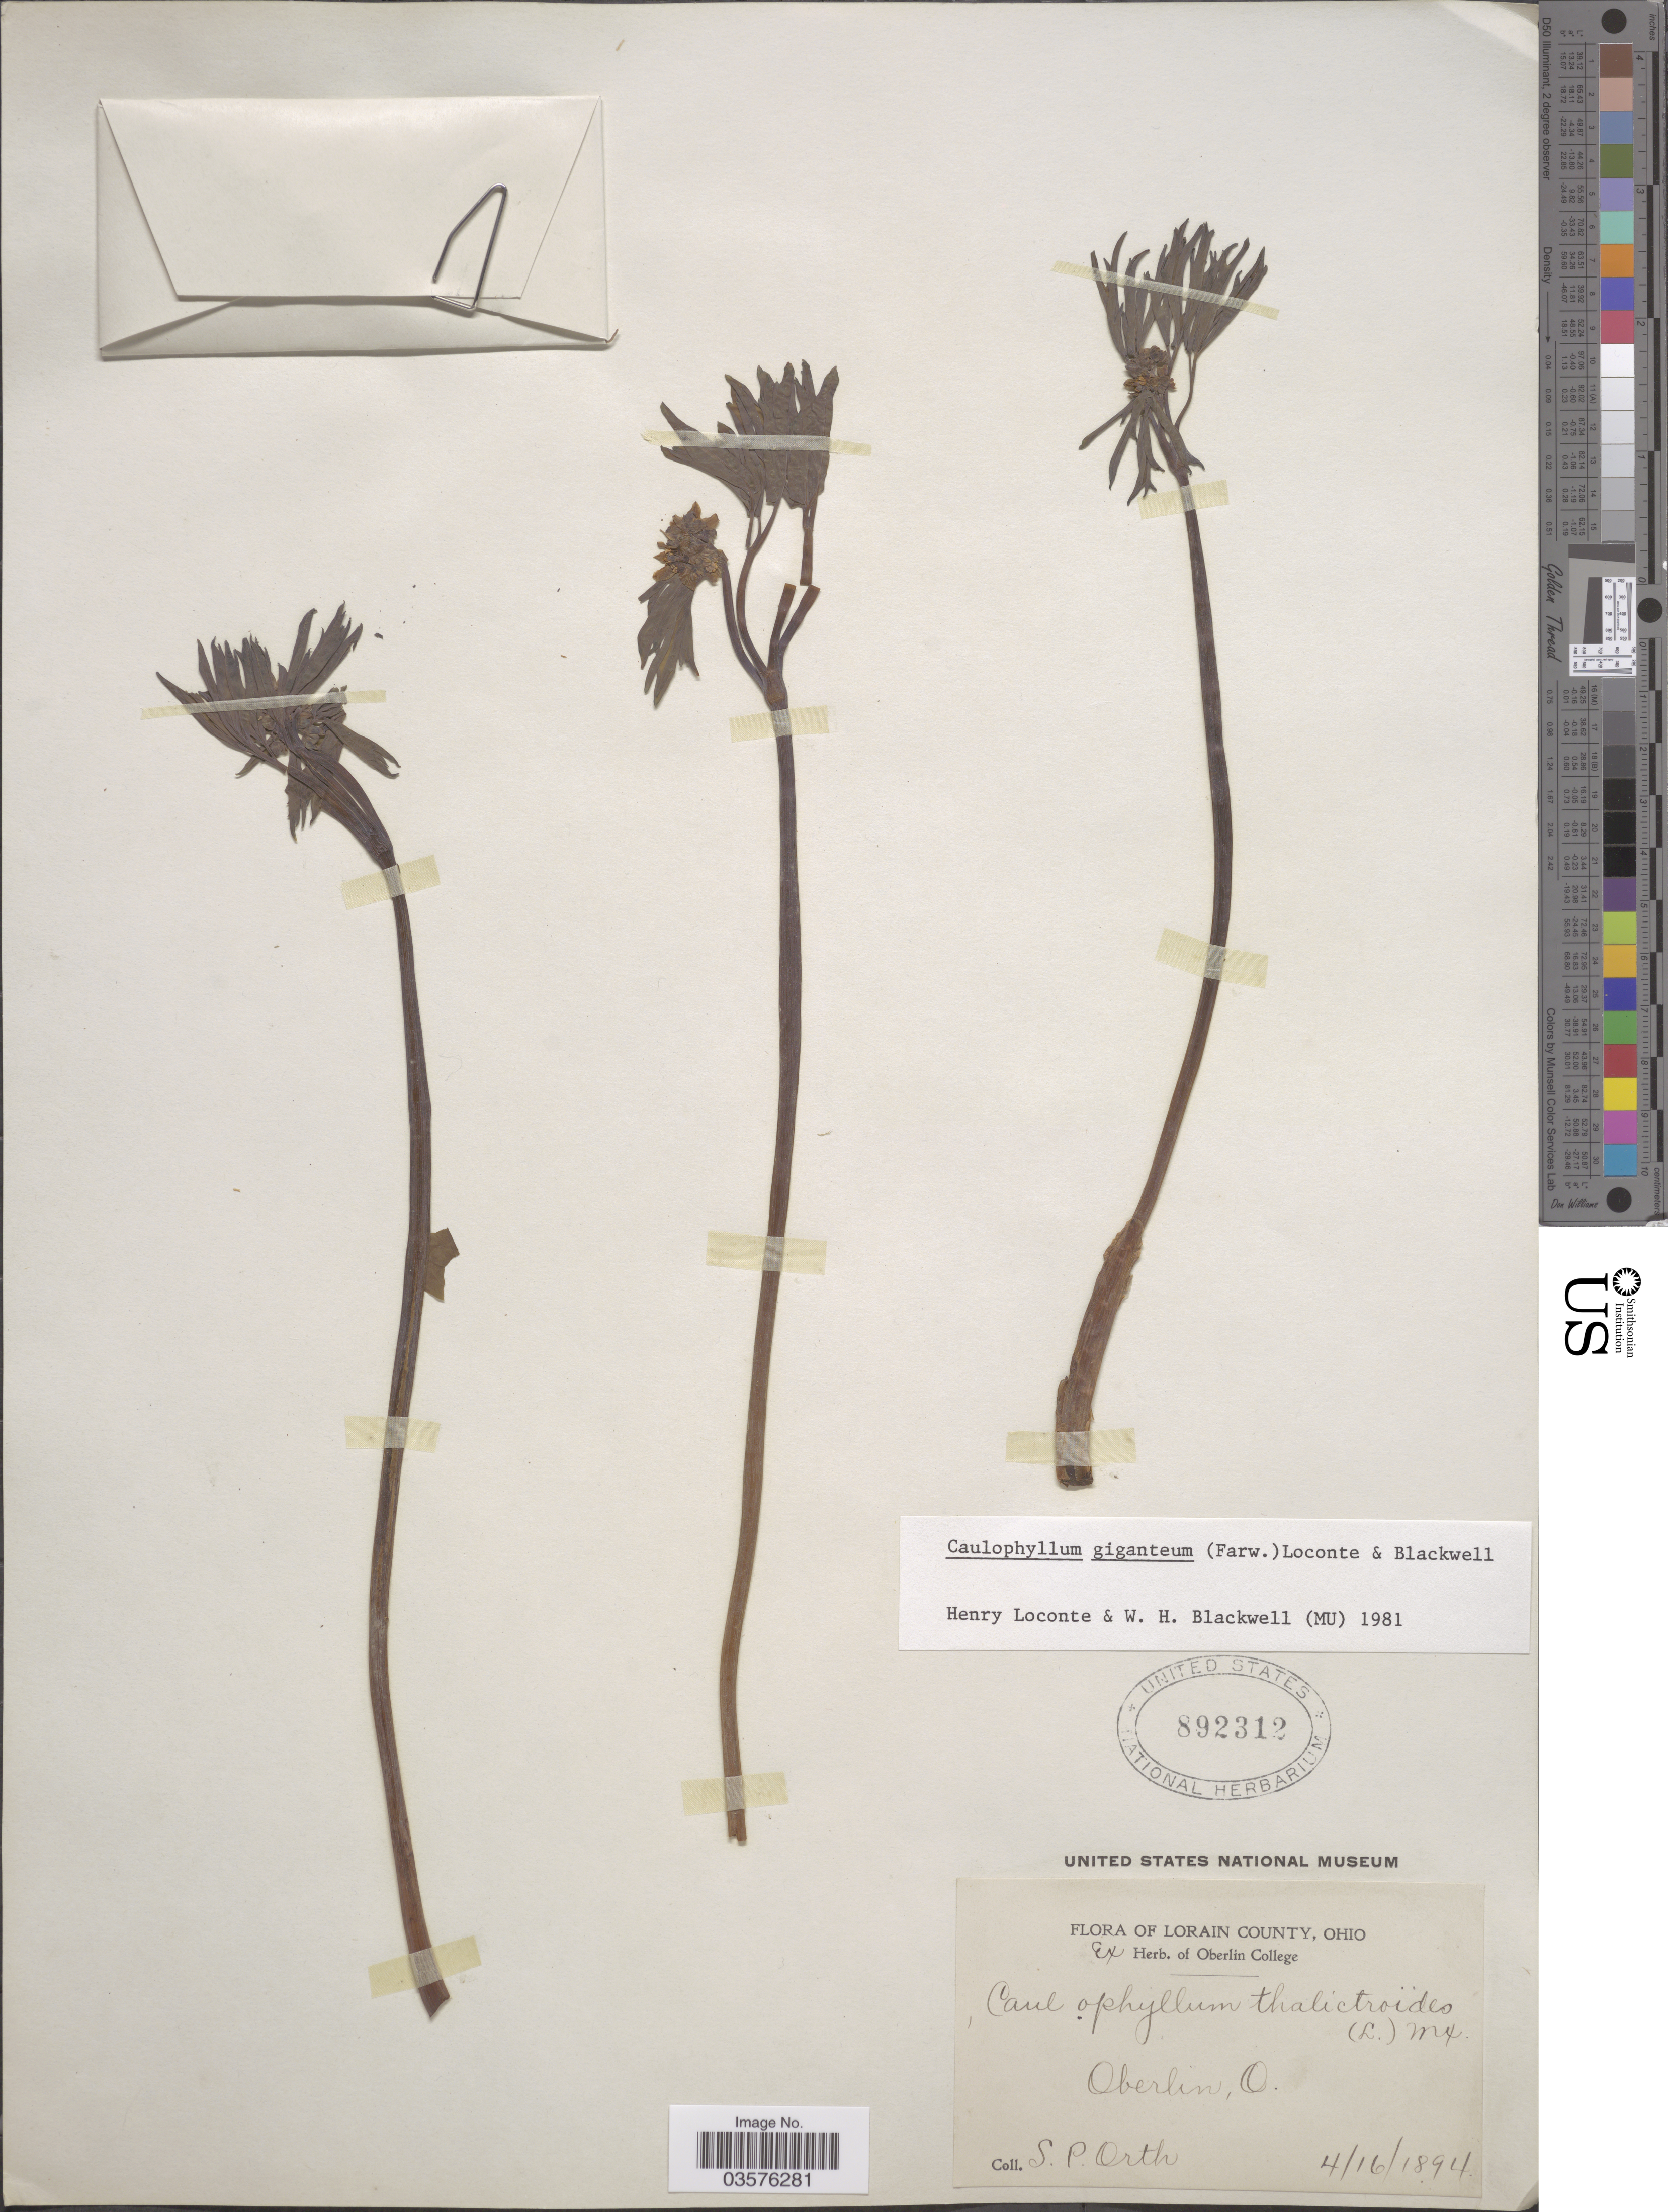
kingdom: Plantae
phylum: Tracheophyta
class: Magnoliopsida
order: Ranunculales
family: Berberidaceae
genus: Caulophyllum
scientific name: Caulophyllum giganteum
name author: (Farw.) Loconte & W.H. Blackw.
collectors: S. Orth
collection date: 1894-04-16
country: United States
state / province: Ohio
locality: Lorain County. Oberlin.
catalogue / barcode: US 892312